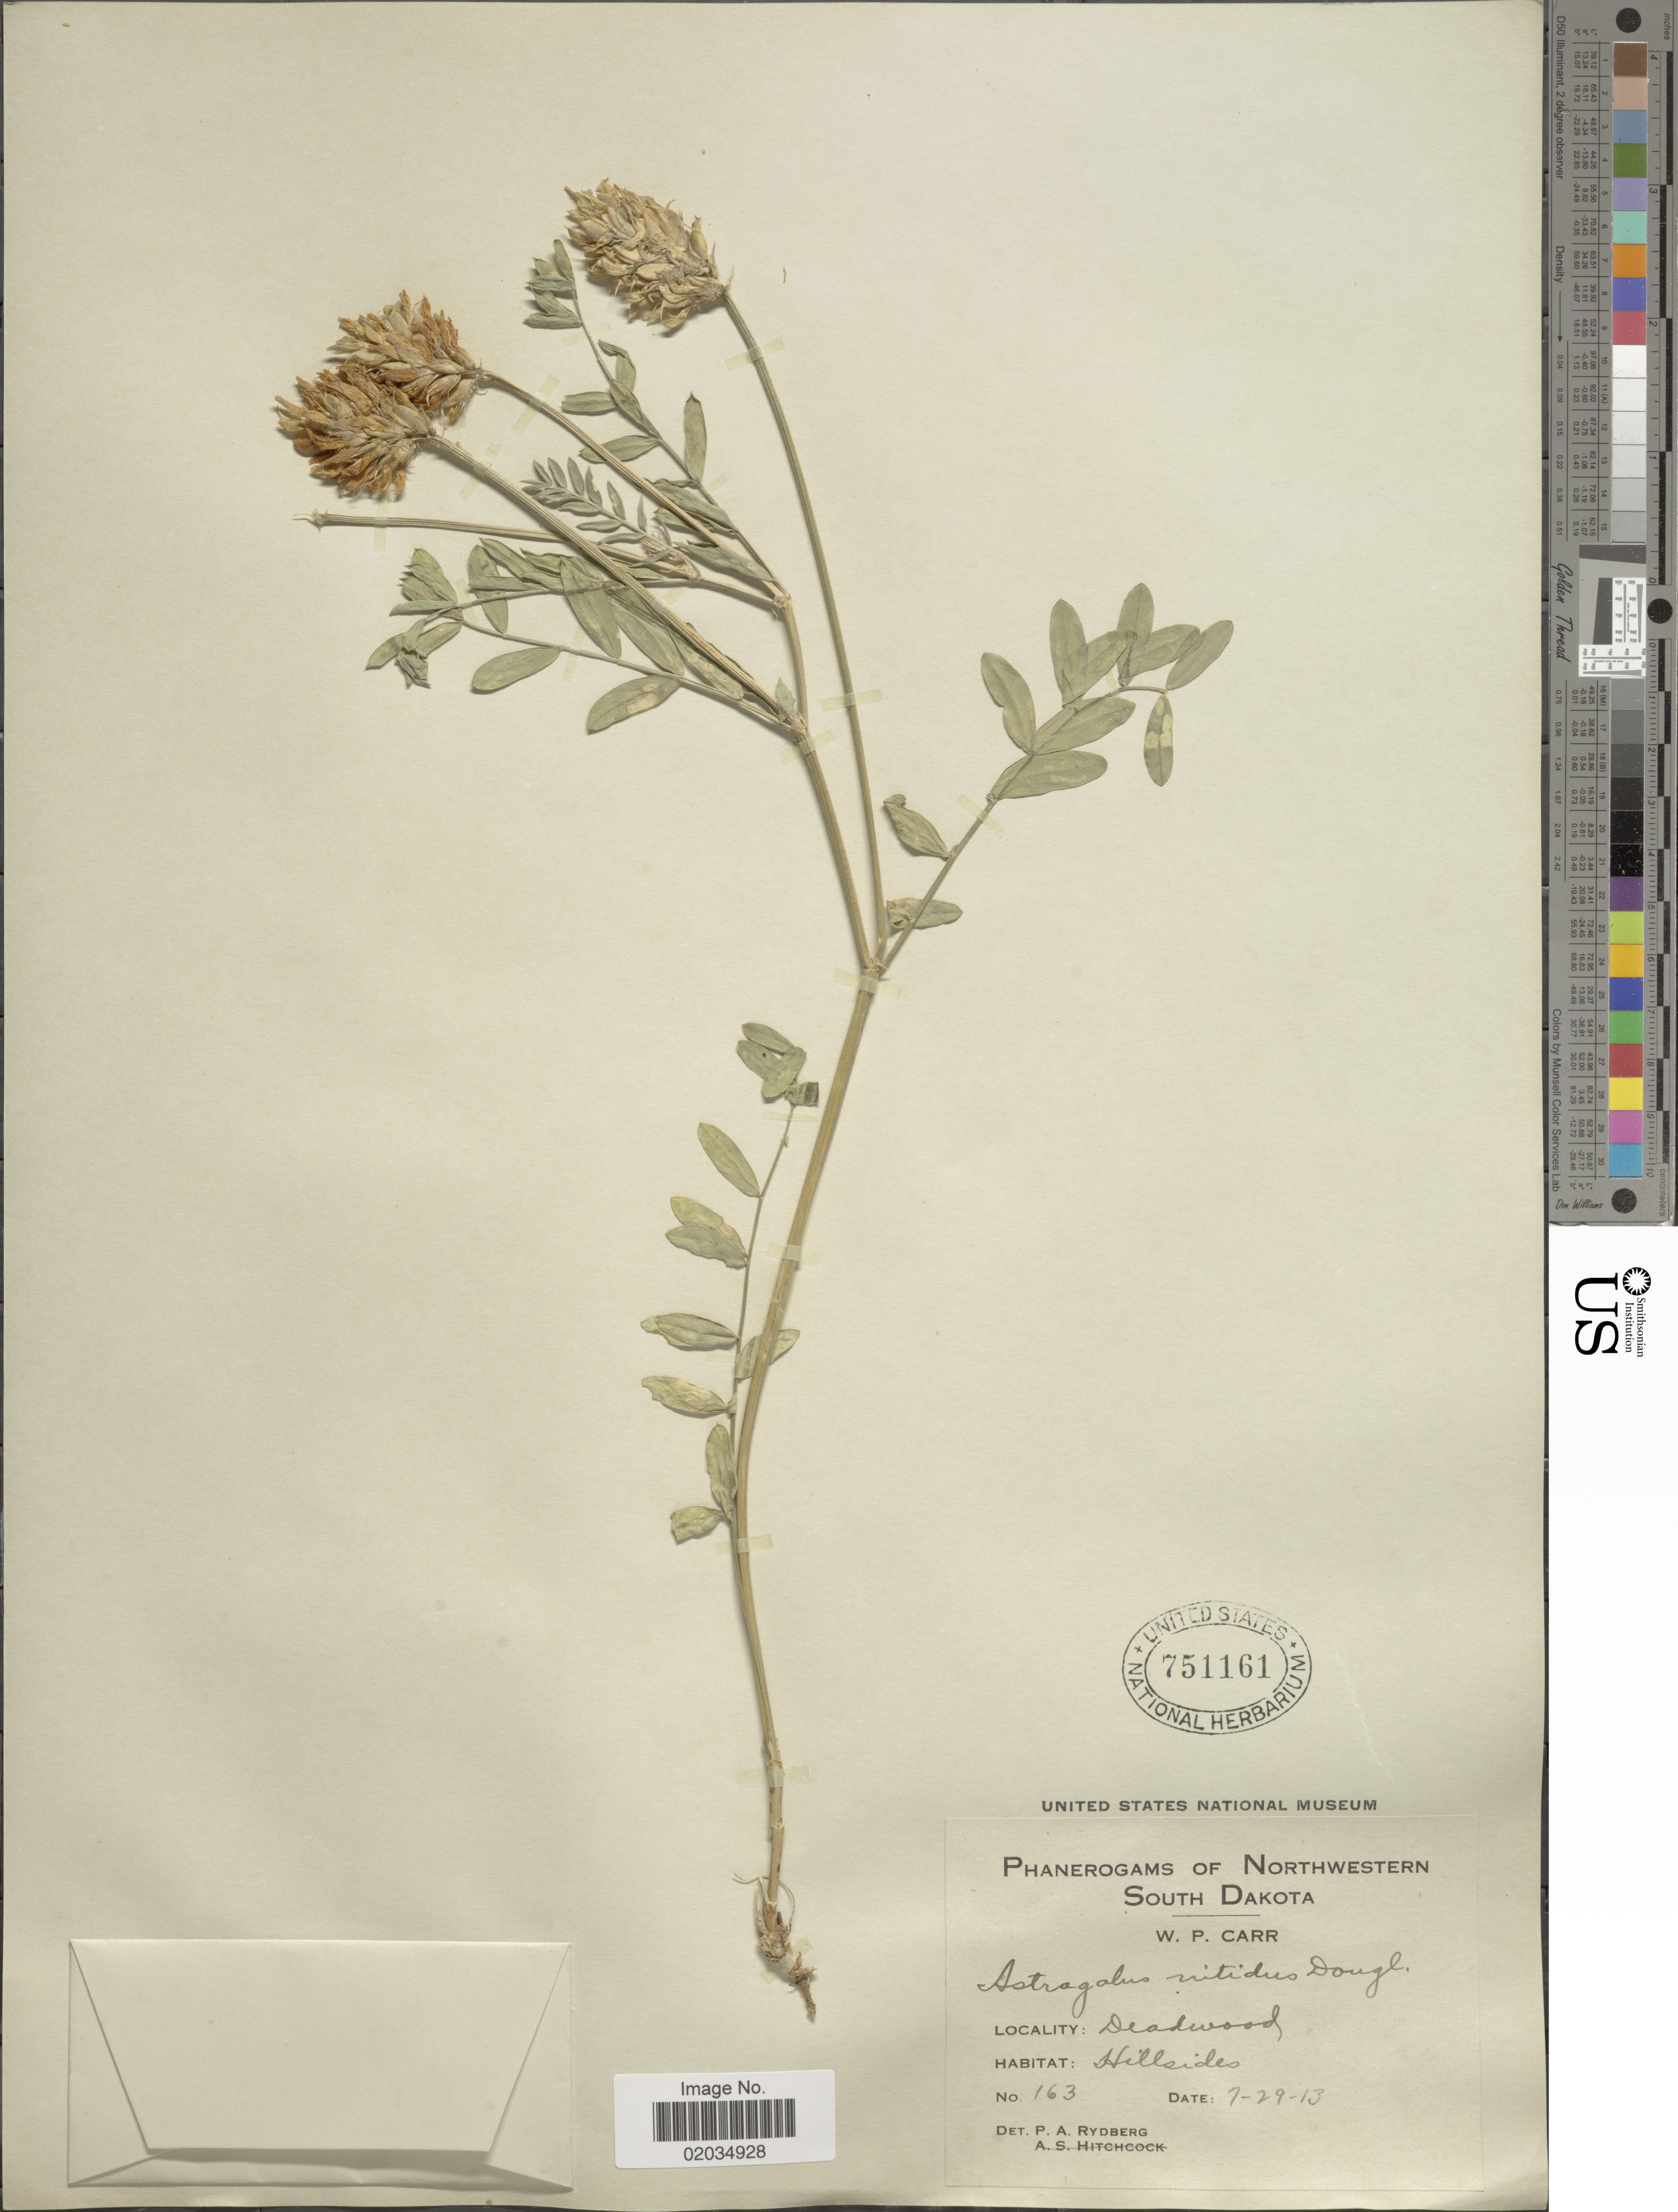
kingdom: Plantae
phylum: Tracheophyta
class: Magnoliopsida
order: Fabales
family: Fabaceae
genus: Astragalus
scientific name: Astragalus striatus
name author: Nutt.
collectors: W. Carr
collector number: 163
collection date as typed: Transcribed d/m/y: 29/7/13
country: United States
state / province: South Dakota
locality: Phanerogams of Northwestern, Deadwood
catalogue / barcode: US 51161